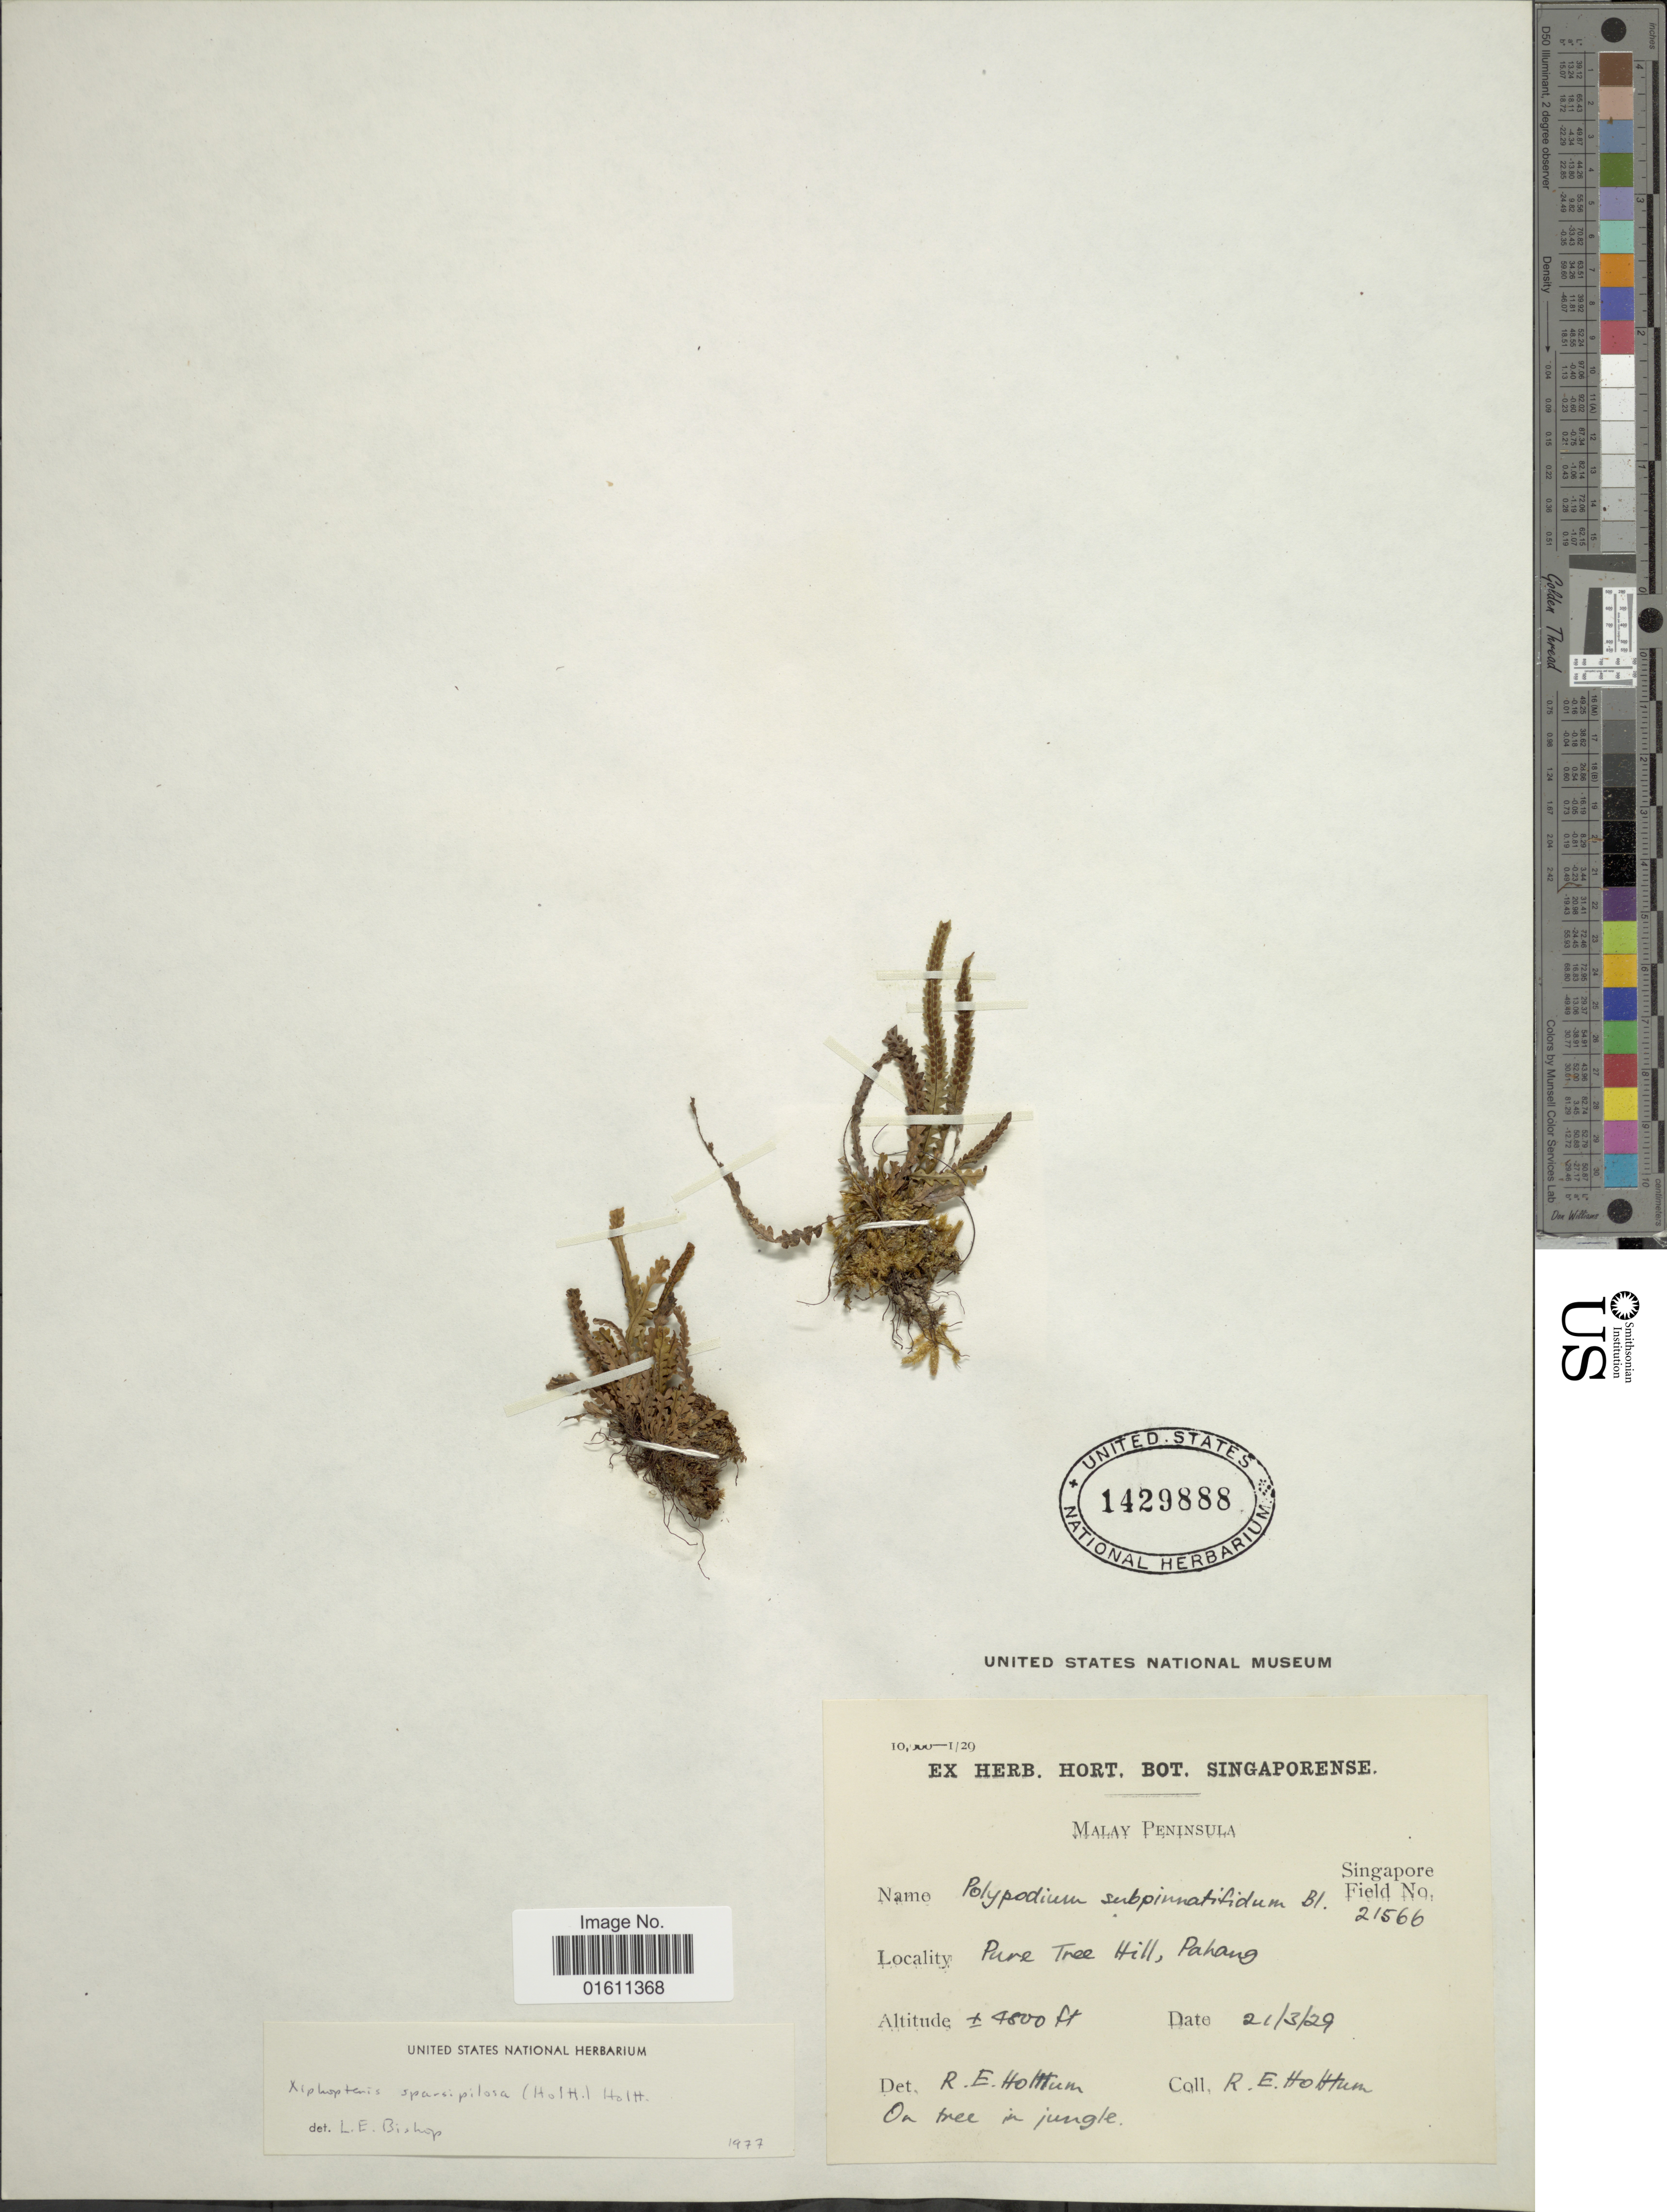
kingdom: Plantae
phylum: Tracheophyta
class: Polypodiopsida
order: Polypodiales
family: Polypodiaceae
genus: Xiphopterella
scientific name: Xiphopterella sparsipilosa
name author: (Holttum) Parris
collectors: R. E. Holttum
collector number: Singapore Field 21566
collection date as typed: Transcribed d/m/y: 21/3/29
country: Malaysia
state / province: Pahang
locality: Malay Peninsula, Pahang: Pure Tree Hill.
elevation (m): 1463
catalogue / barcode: US 1429888